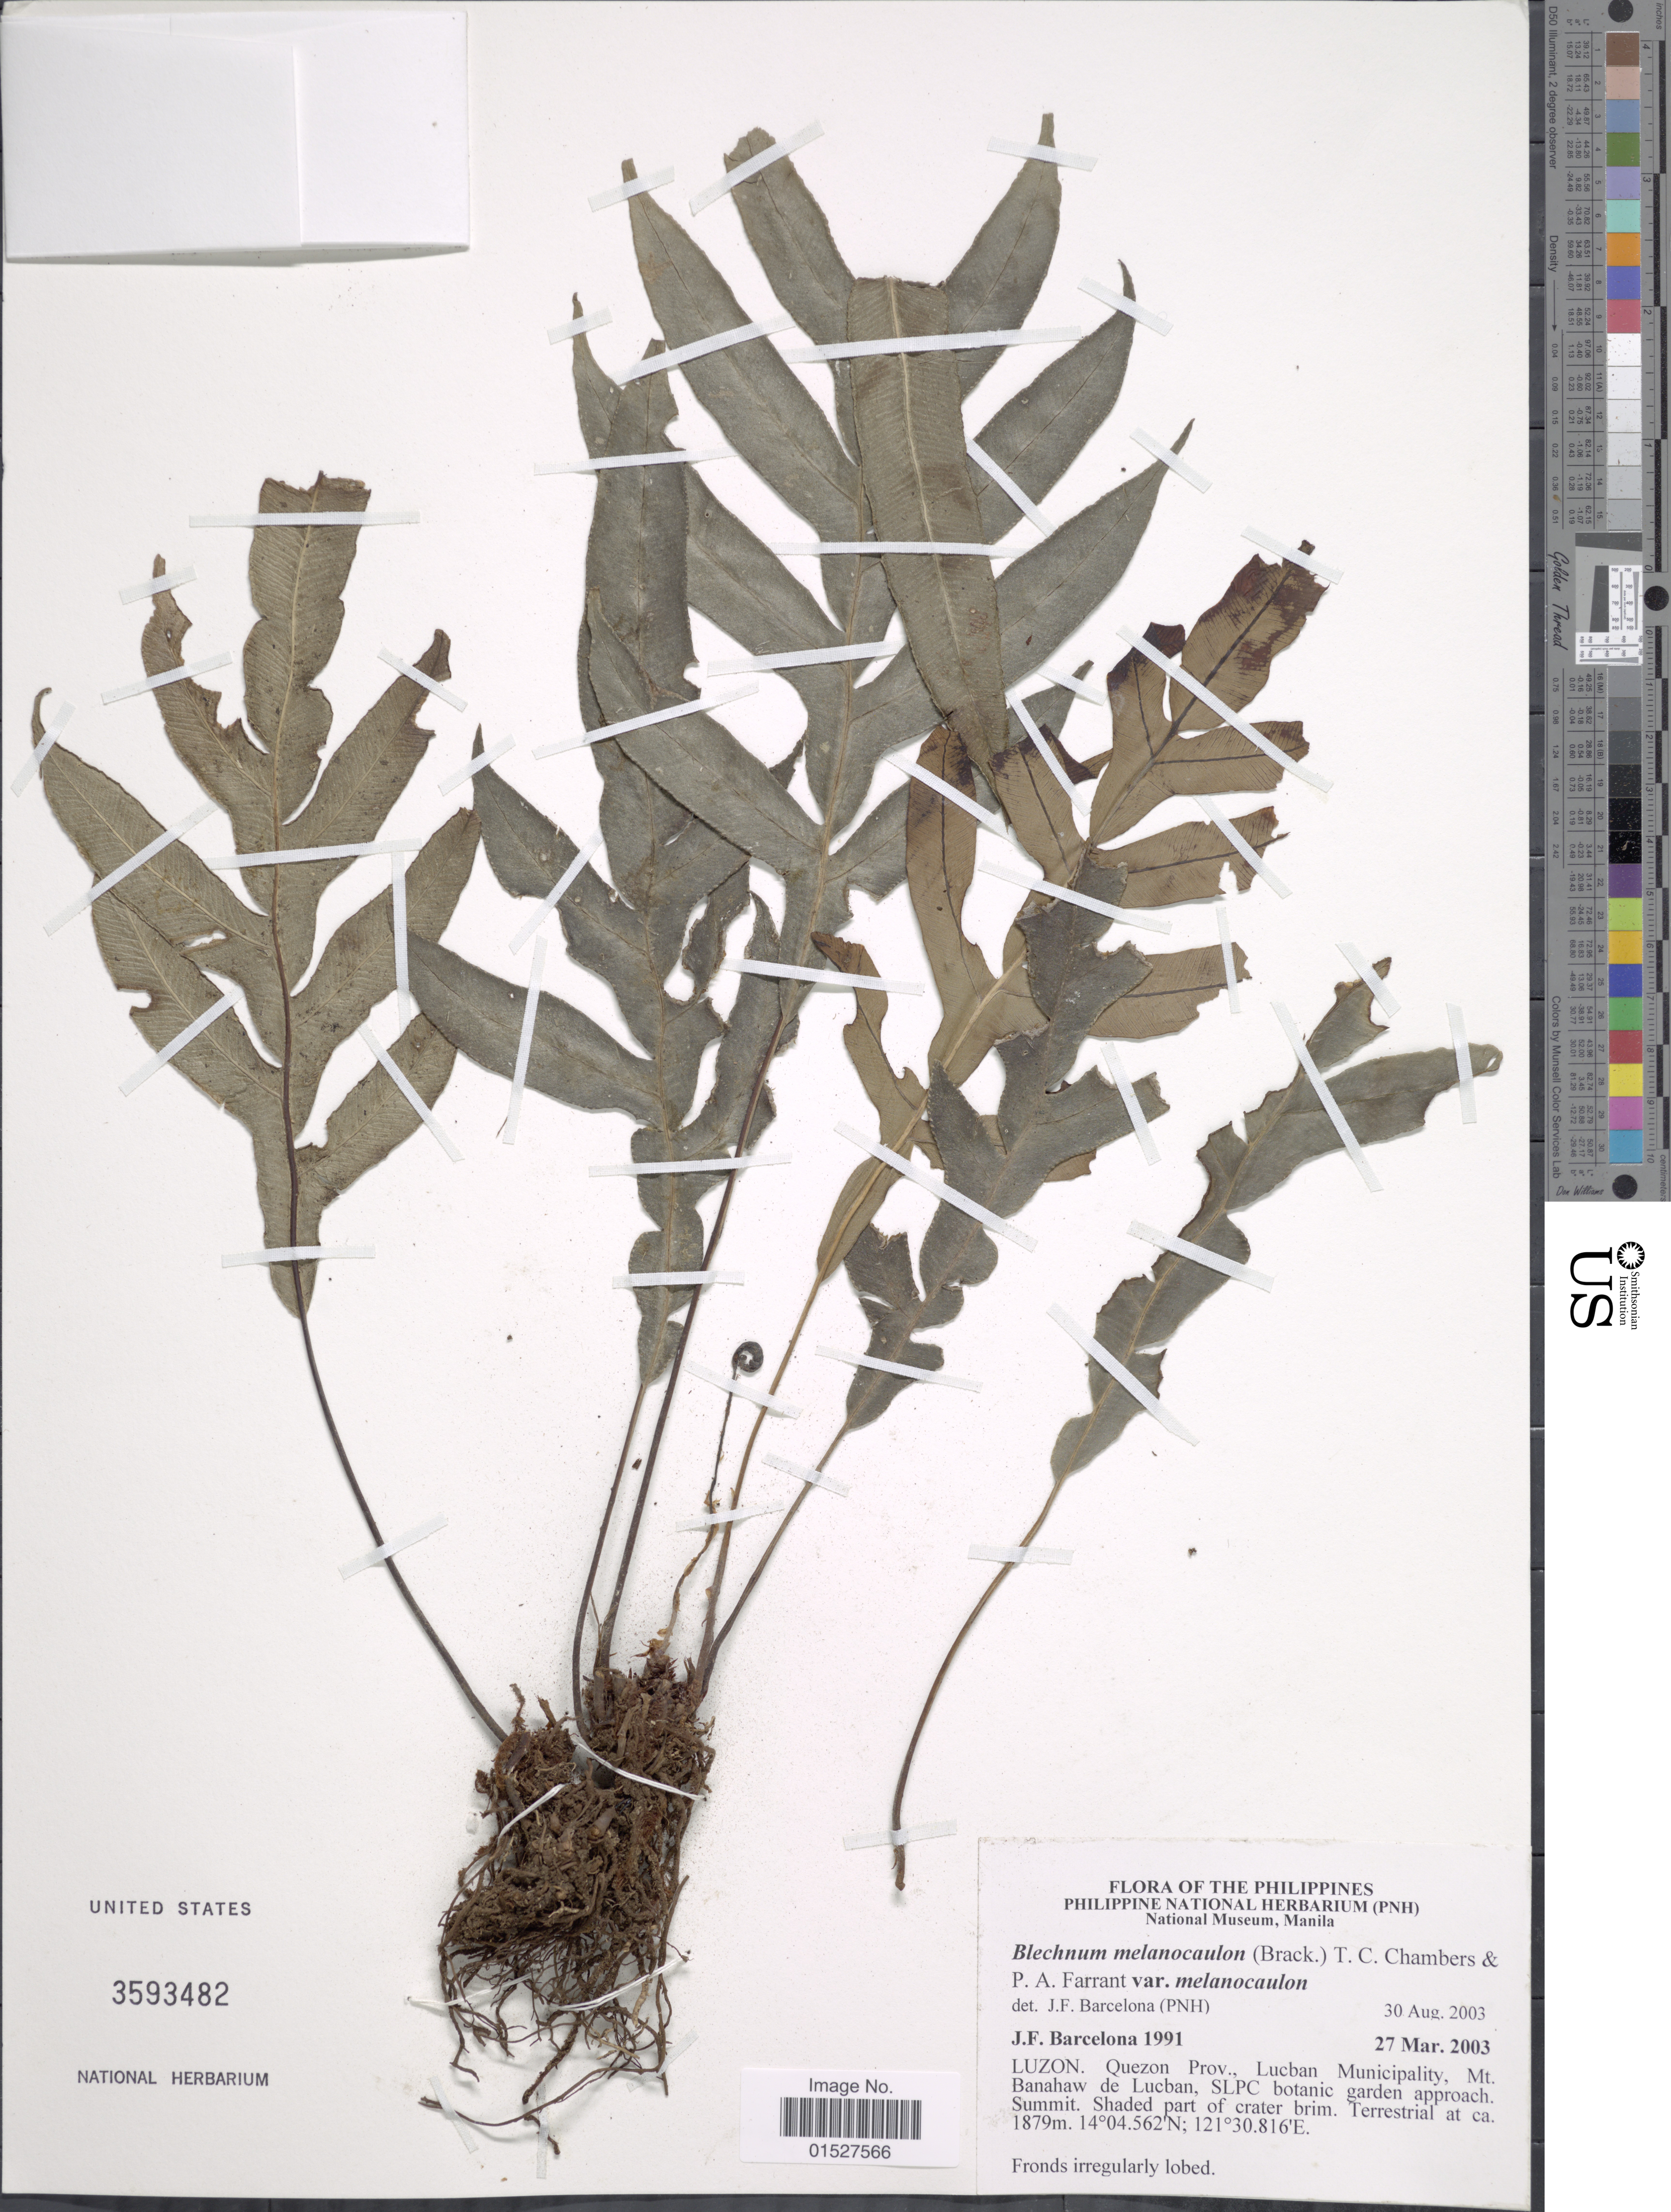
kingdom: Plantae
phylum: Tracheophyta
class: Polypodiopsida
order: Polypodiales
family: Blechnaceae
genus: Blechnum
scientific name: Blechnum melanocaulon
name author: (Brack.) T.C. Chambers & P. A. Farrant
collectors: J. F. Barcelona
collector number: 1991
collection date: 2003-03-27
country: Philippines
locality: Luzon. Quezon Prov., Lucban Municipality, Mt. Banahaw de Lucban, SLPC botanic garden approach.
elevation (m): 1879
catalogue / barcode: US 3593482